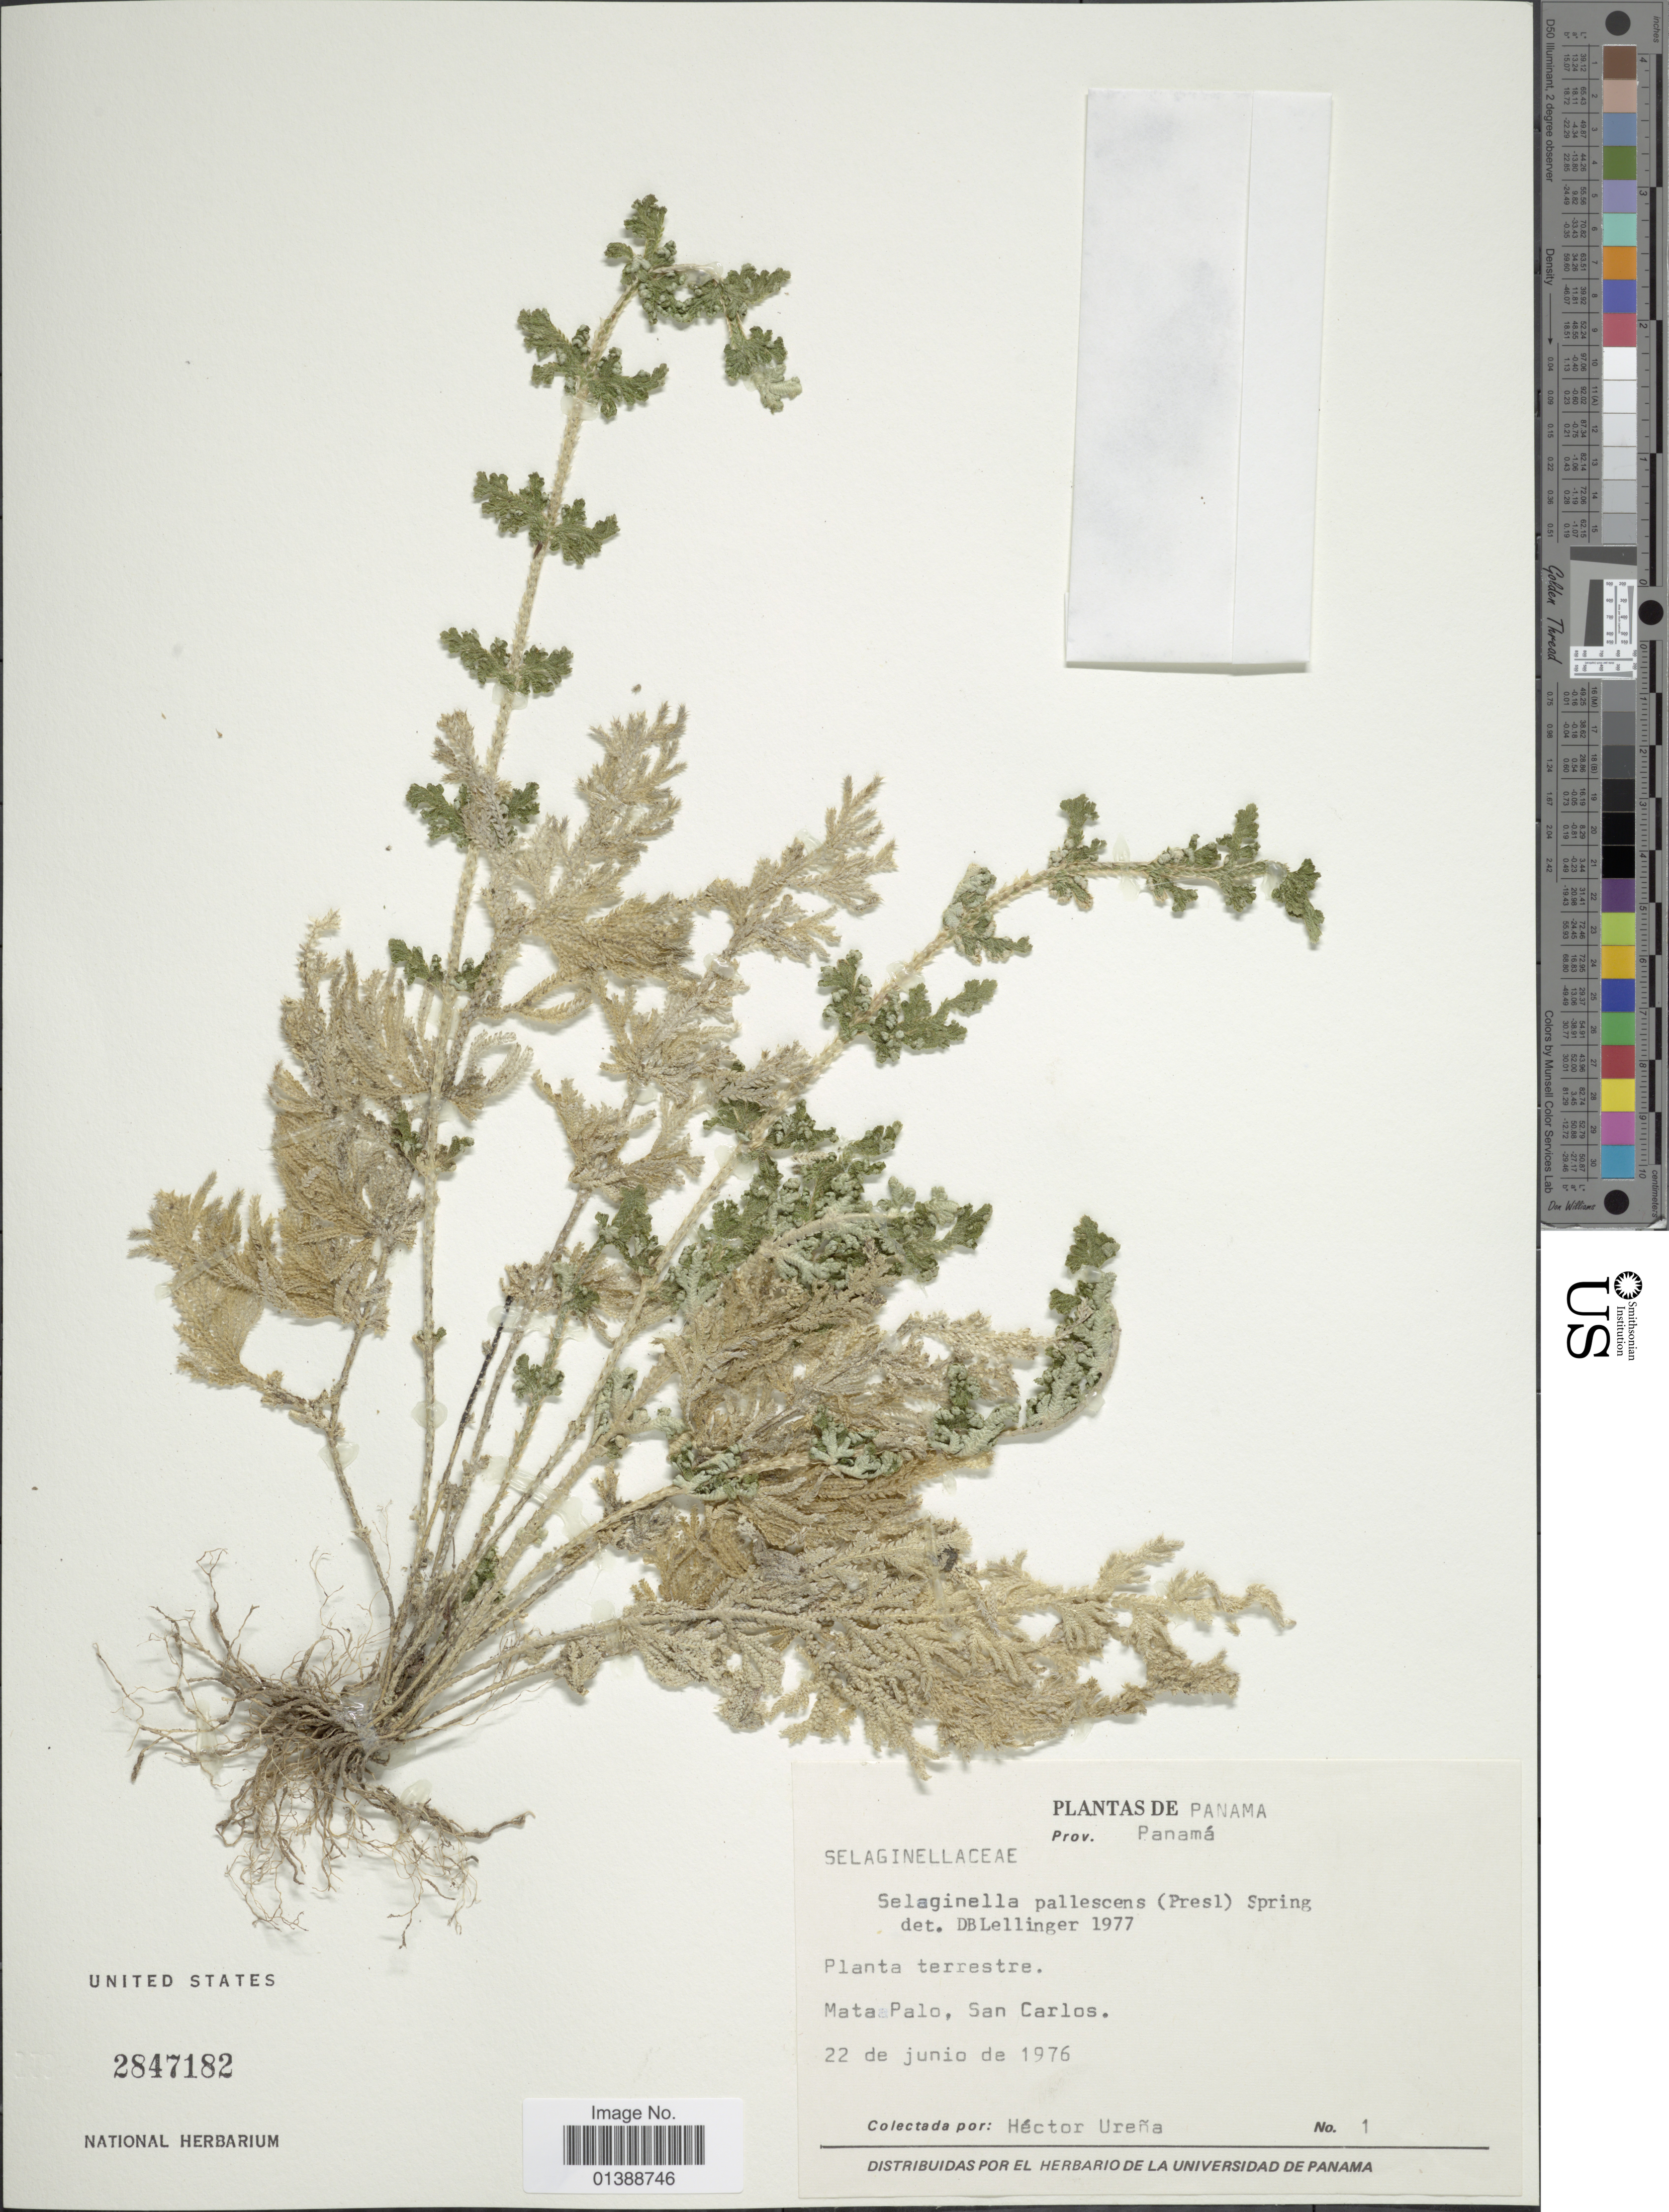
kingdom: Plantae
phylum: Tracheophyta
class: Lycopodiopsida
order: Selaginellales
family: Selaginellaceae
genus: Selaginella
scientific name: Selaginella pallescens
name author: (C. Presl) Spring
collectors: H. Ureña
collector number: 1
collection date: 1976-06-22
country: Panama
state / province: Panamá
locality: Mata Palo,San Carlos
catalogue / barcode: US 2847182